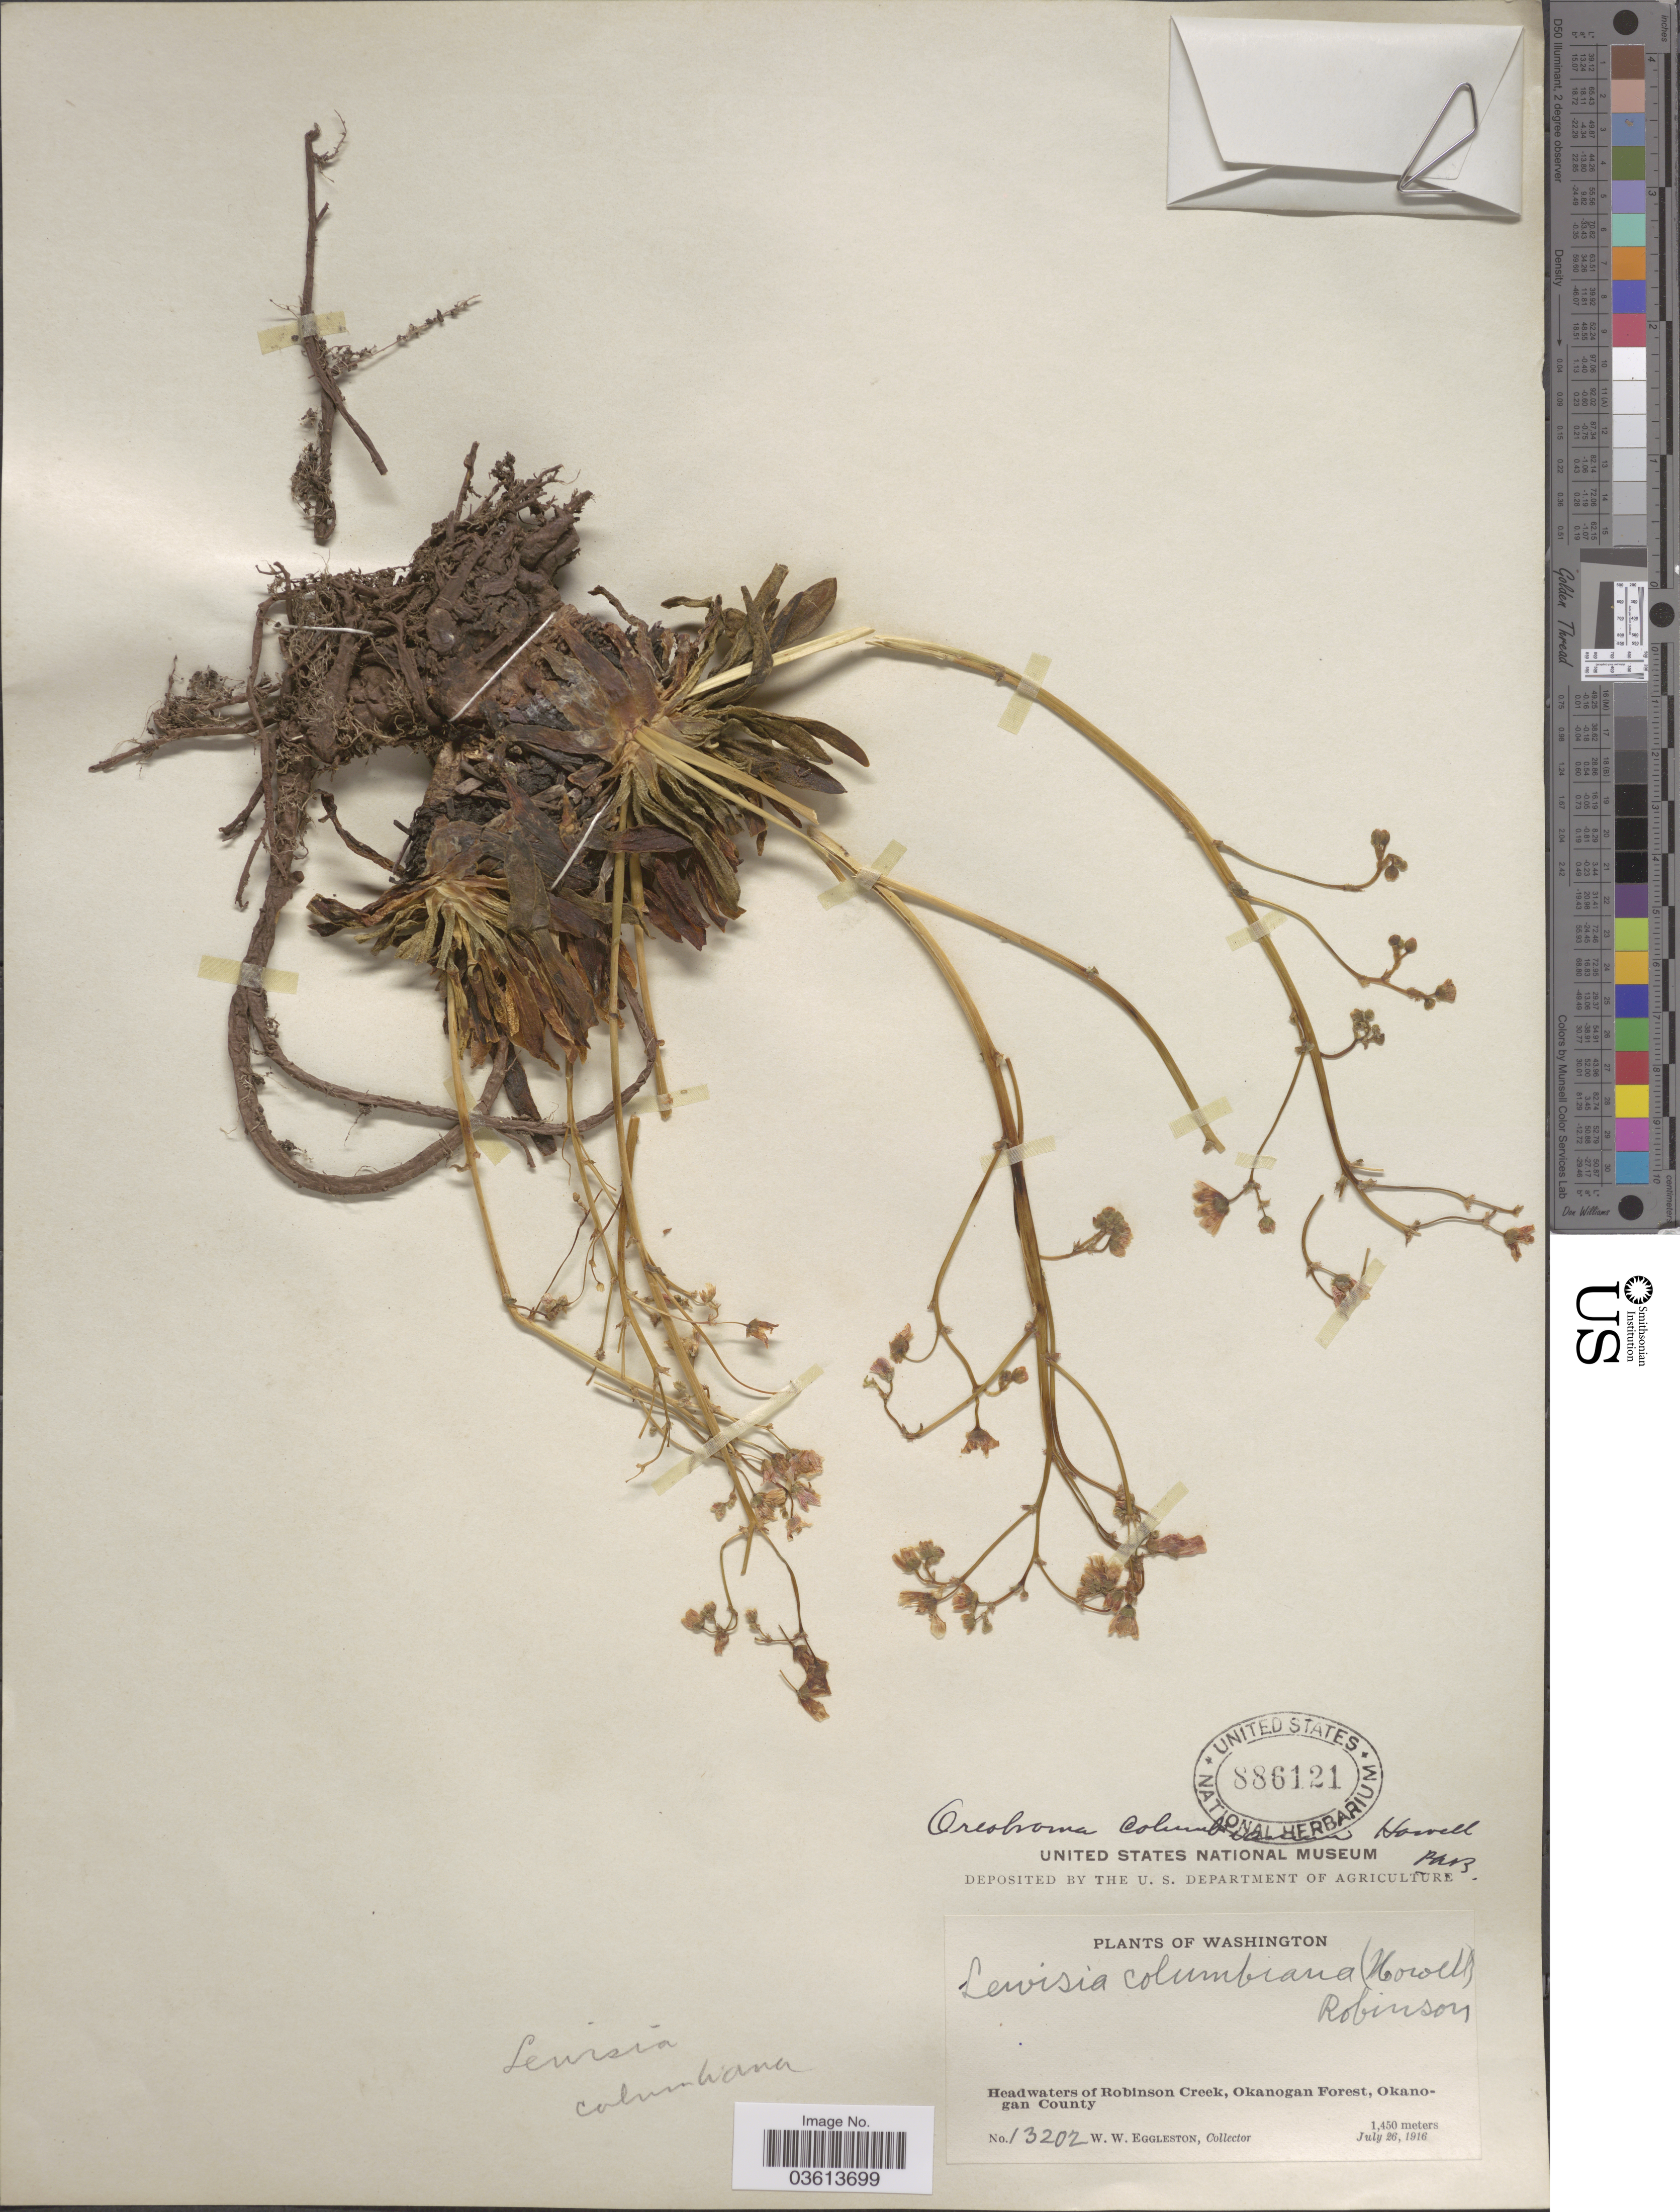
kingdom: Plantae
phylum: Tracheophyta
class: Magnoliopsida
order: Caryophyllales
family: Montiaceae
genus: Lewisia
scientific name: Lewisia columbiana var. columbiana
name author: (Howell ex A. Gray) B.L. Rob.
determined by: Strong, Mark T., (BOT), Smithsonian Institution - National Museum of Natural History (UNITED STATES)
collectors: W. W. Eggleston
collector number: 13202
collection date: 1916-07-26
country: United States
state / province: Washington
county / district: Okanogan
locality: Headwaters of Robinson Creek, Okanogan Forest, Okanogan County.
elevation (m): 1450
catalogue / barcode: US 886121